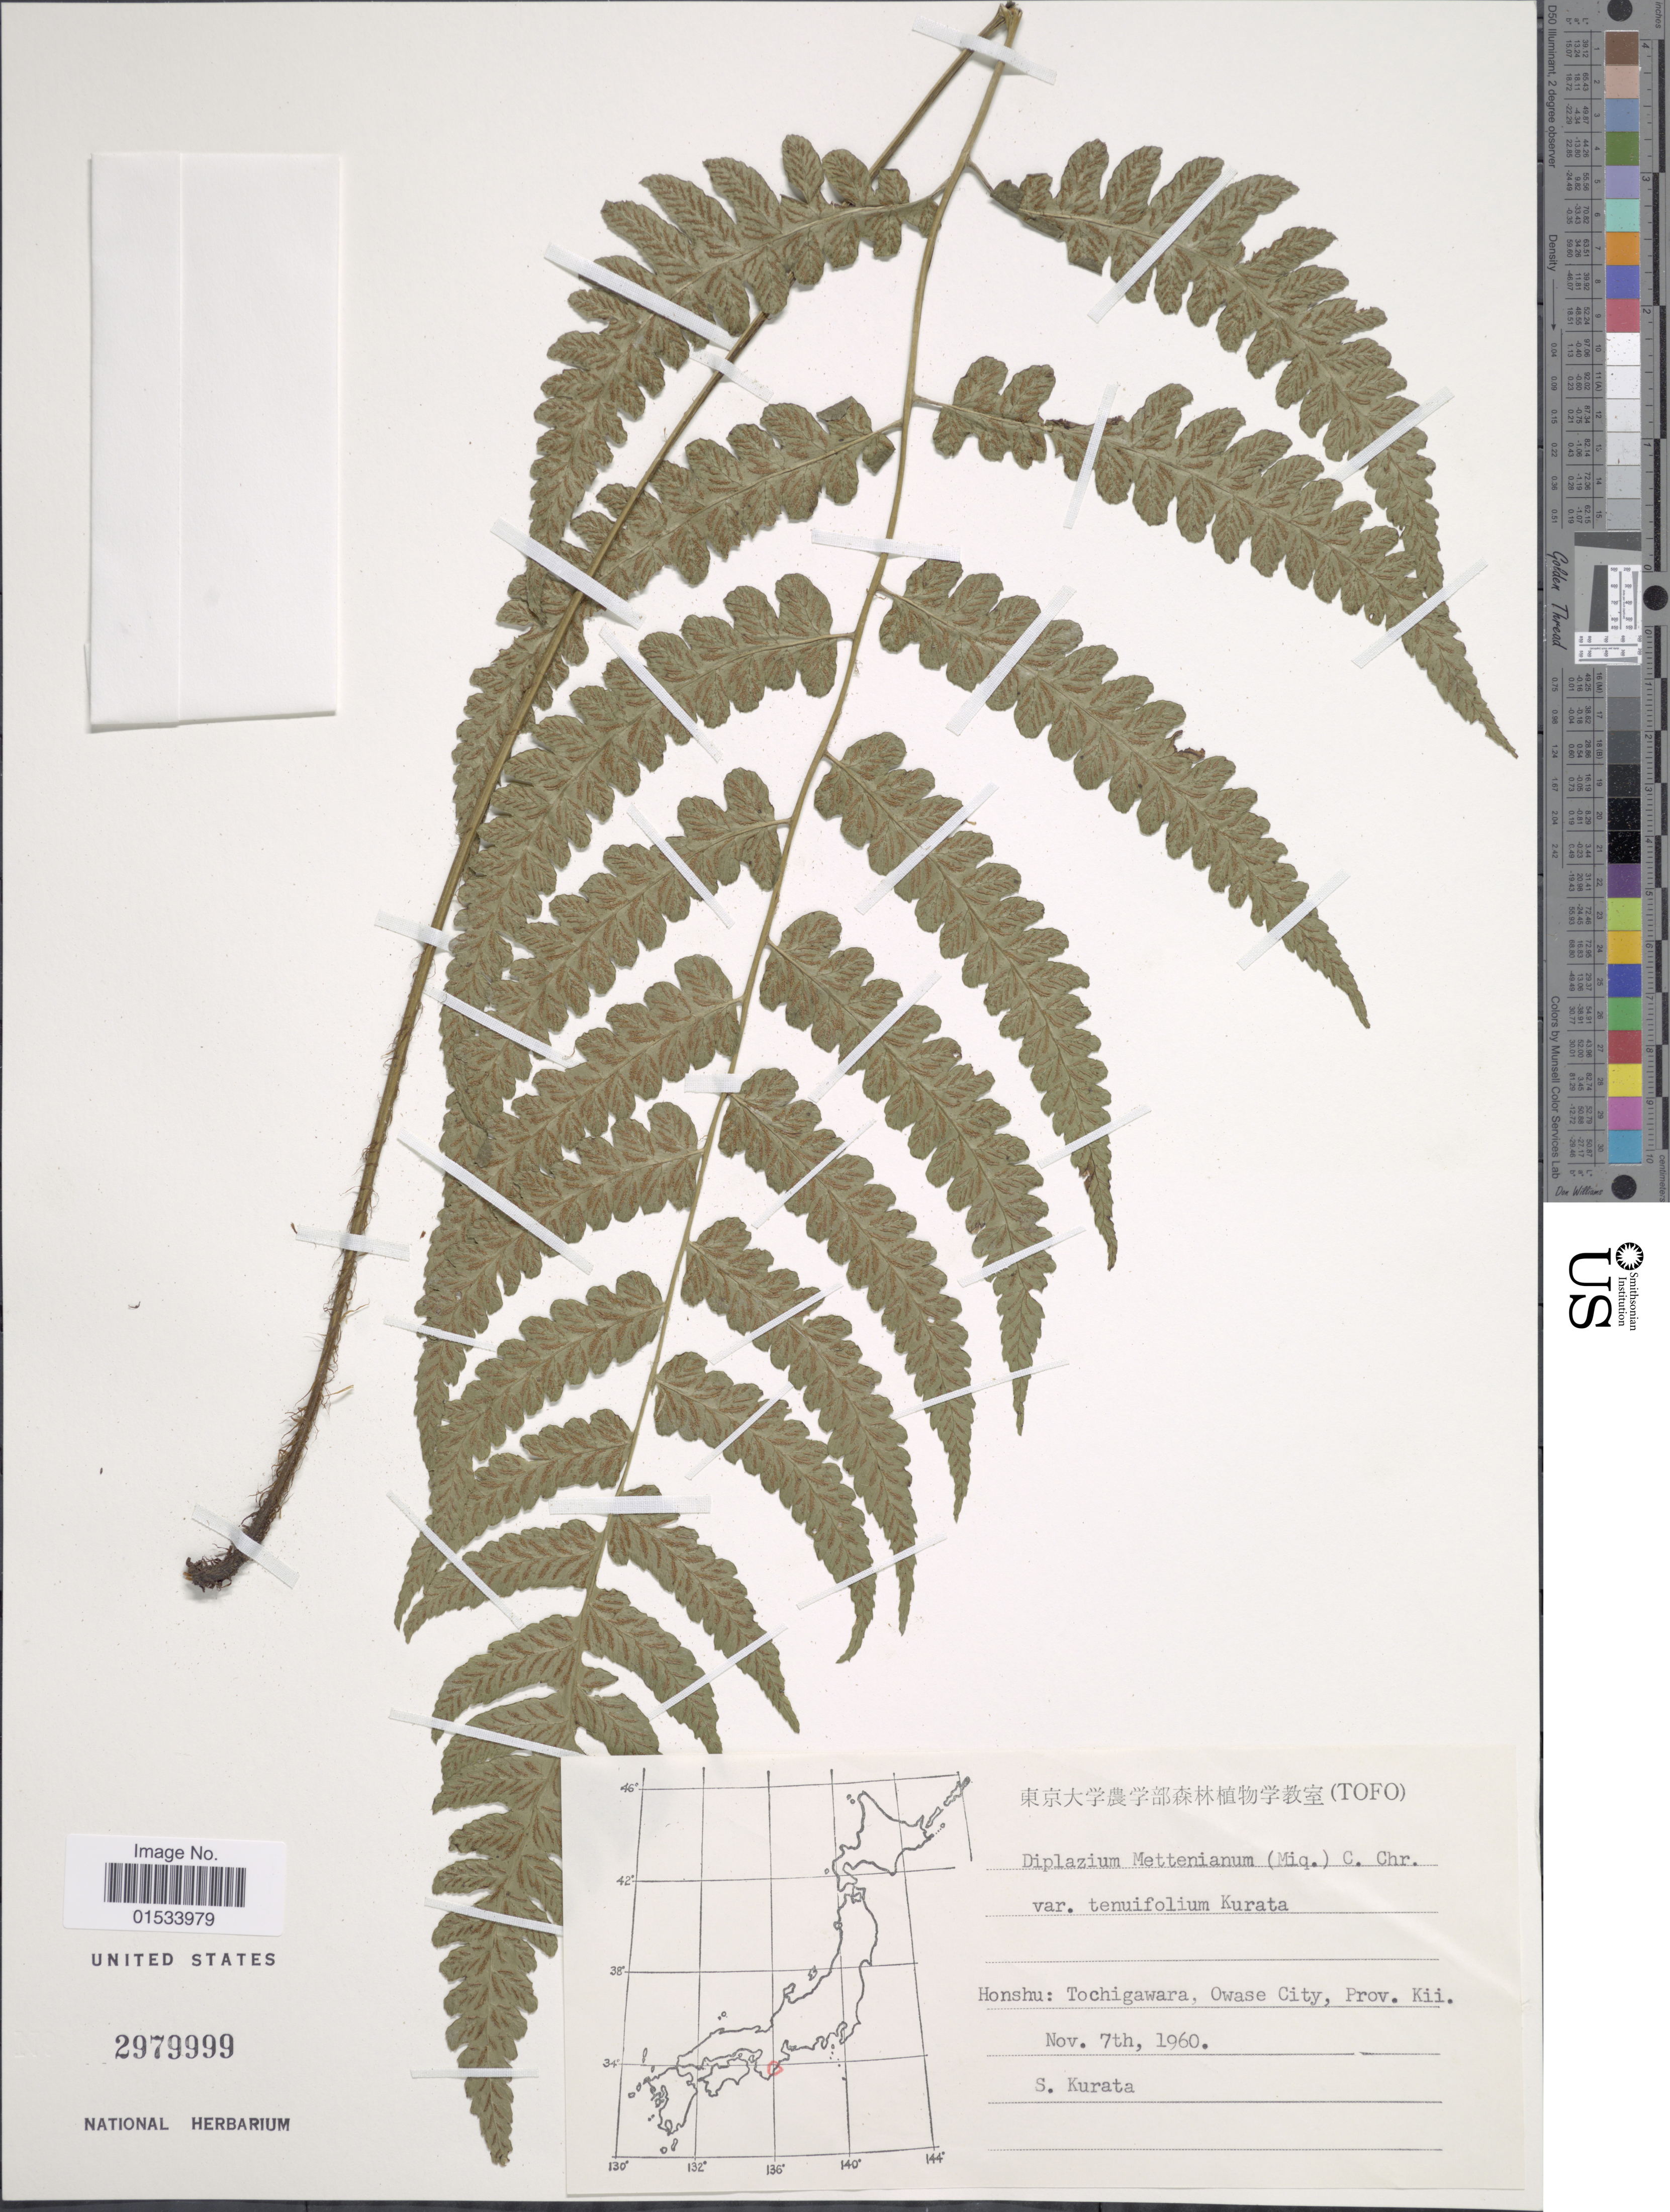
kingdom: Plantae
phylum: Tracheophyta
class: Polypodiopsida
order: Polypodiales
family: Athyriaceae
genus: Diplazium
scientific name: Diplazium mettenianum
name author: (Miq.) C. Chr.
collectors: Sa. Kurata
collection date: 1960-11-07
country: Japan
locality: Honshu; Tochigawara, Owase City, Prov. Kii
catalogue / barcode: US 2979999